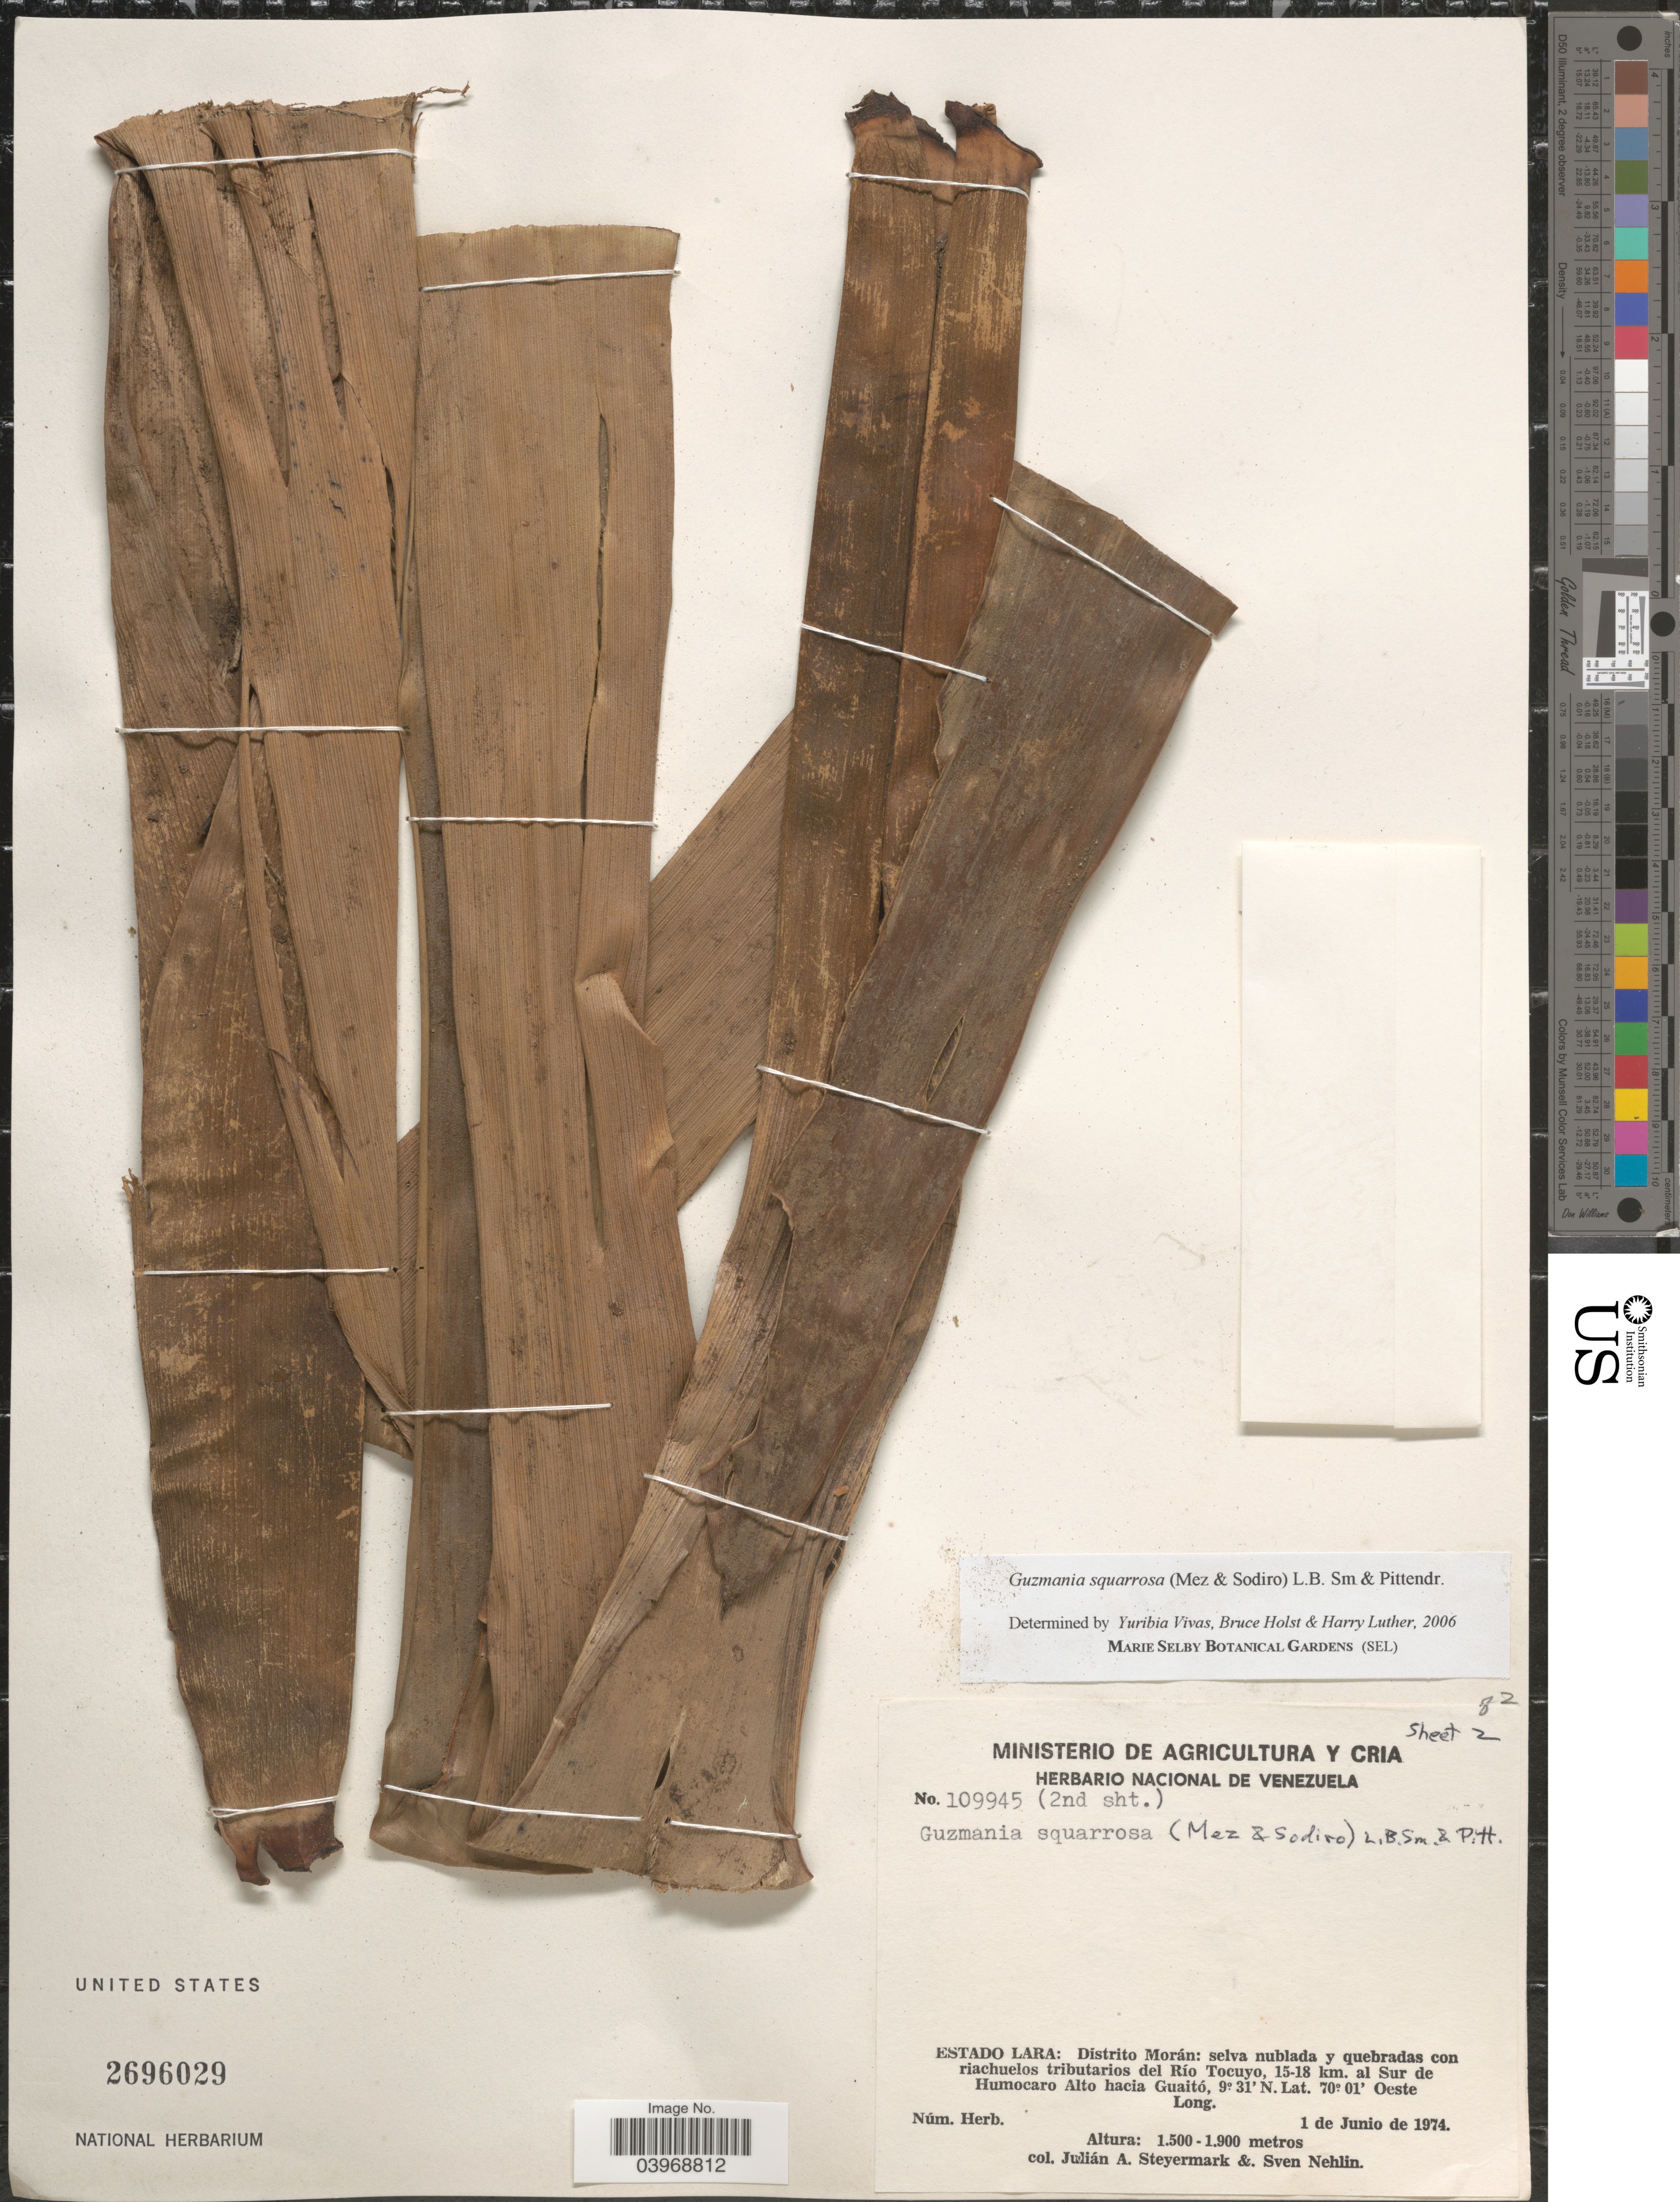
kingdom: Plantae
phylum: Tracheophyta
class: Liliopsida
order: Poales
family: Bromeliaceae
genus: Guzmania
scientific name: Guzmania squarrosa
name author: (Mez & Sodiro) L.B. Sm. & Pittendr.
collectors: J. Steyermark & S. Nehlin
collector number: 109945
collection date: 1974-06-01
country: Venezuela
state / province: Lara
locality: Estado Lara: Distrito Morán: selva nublada y quebradas con riachuelos tributarios del Río Tocuyo, 15-18 km. al Sur de Humocaro Alto hacia Guaitó.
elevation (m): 1500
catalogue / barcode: US 2696029